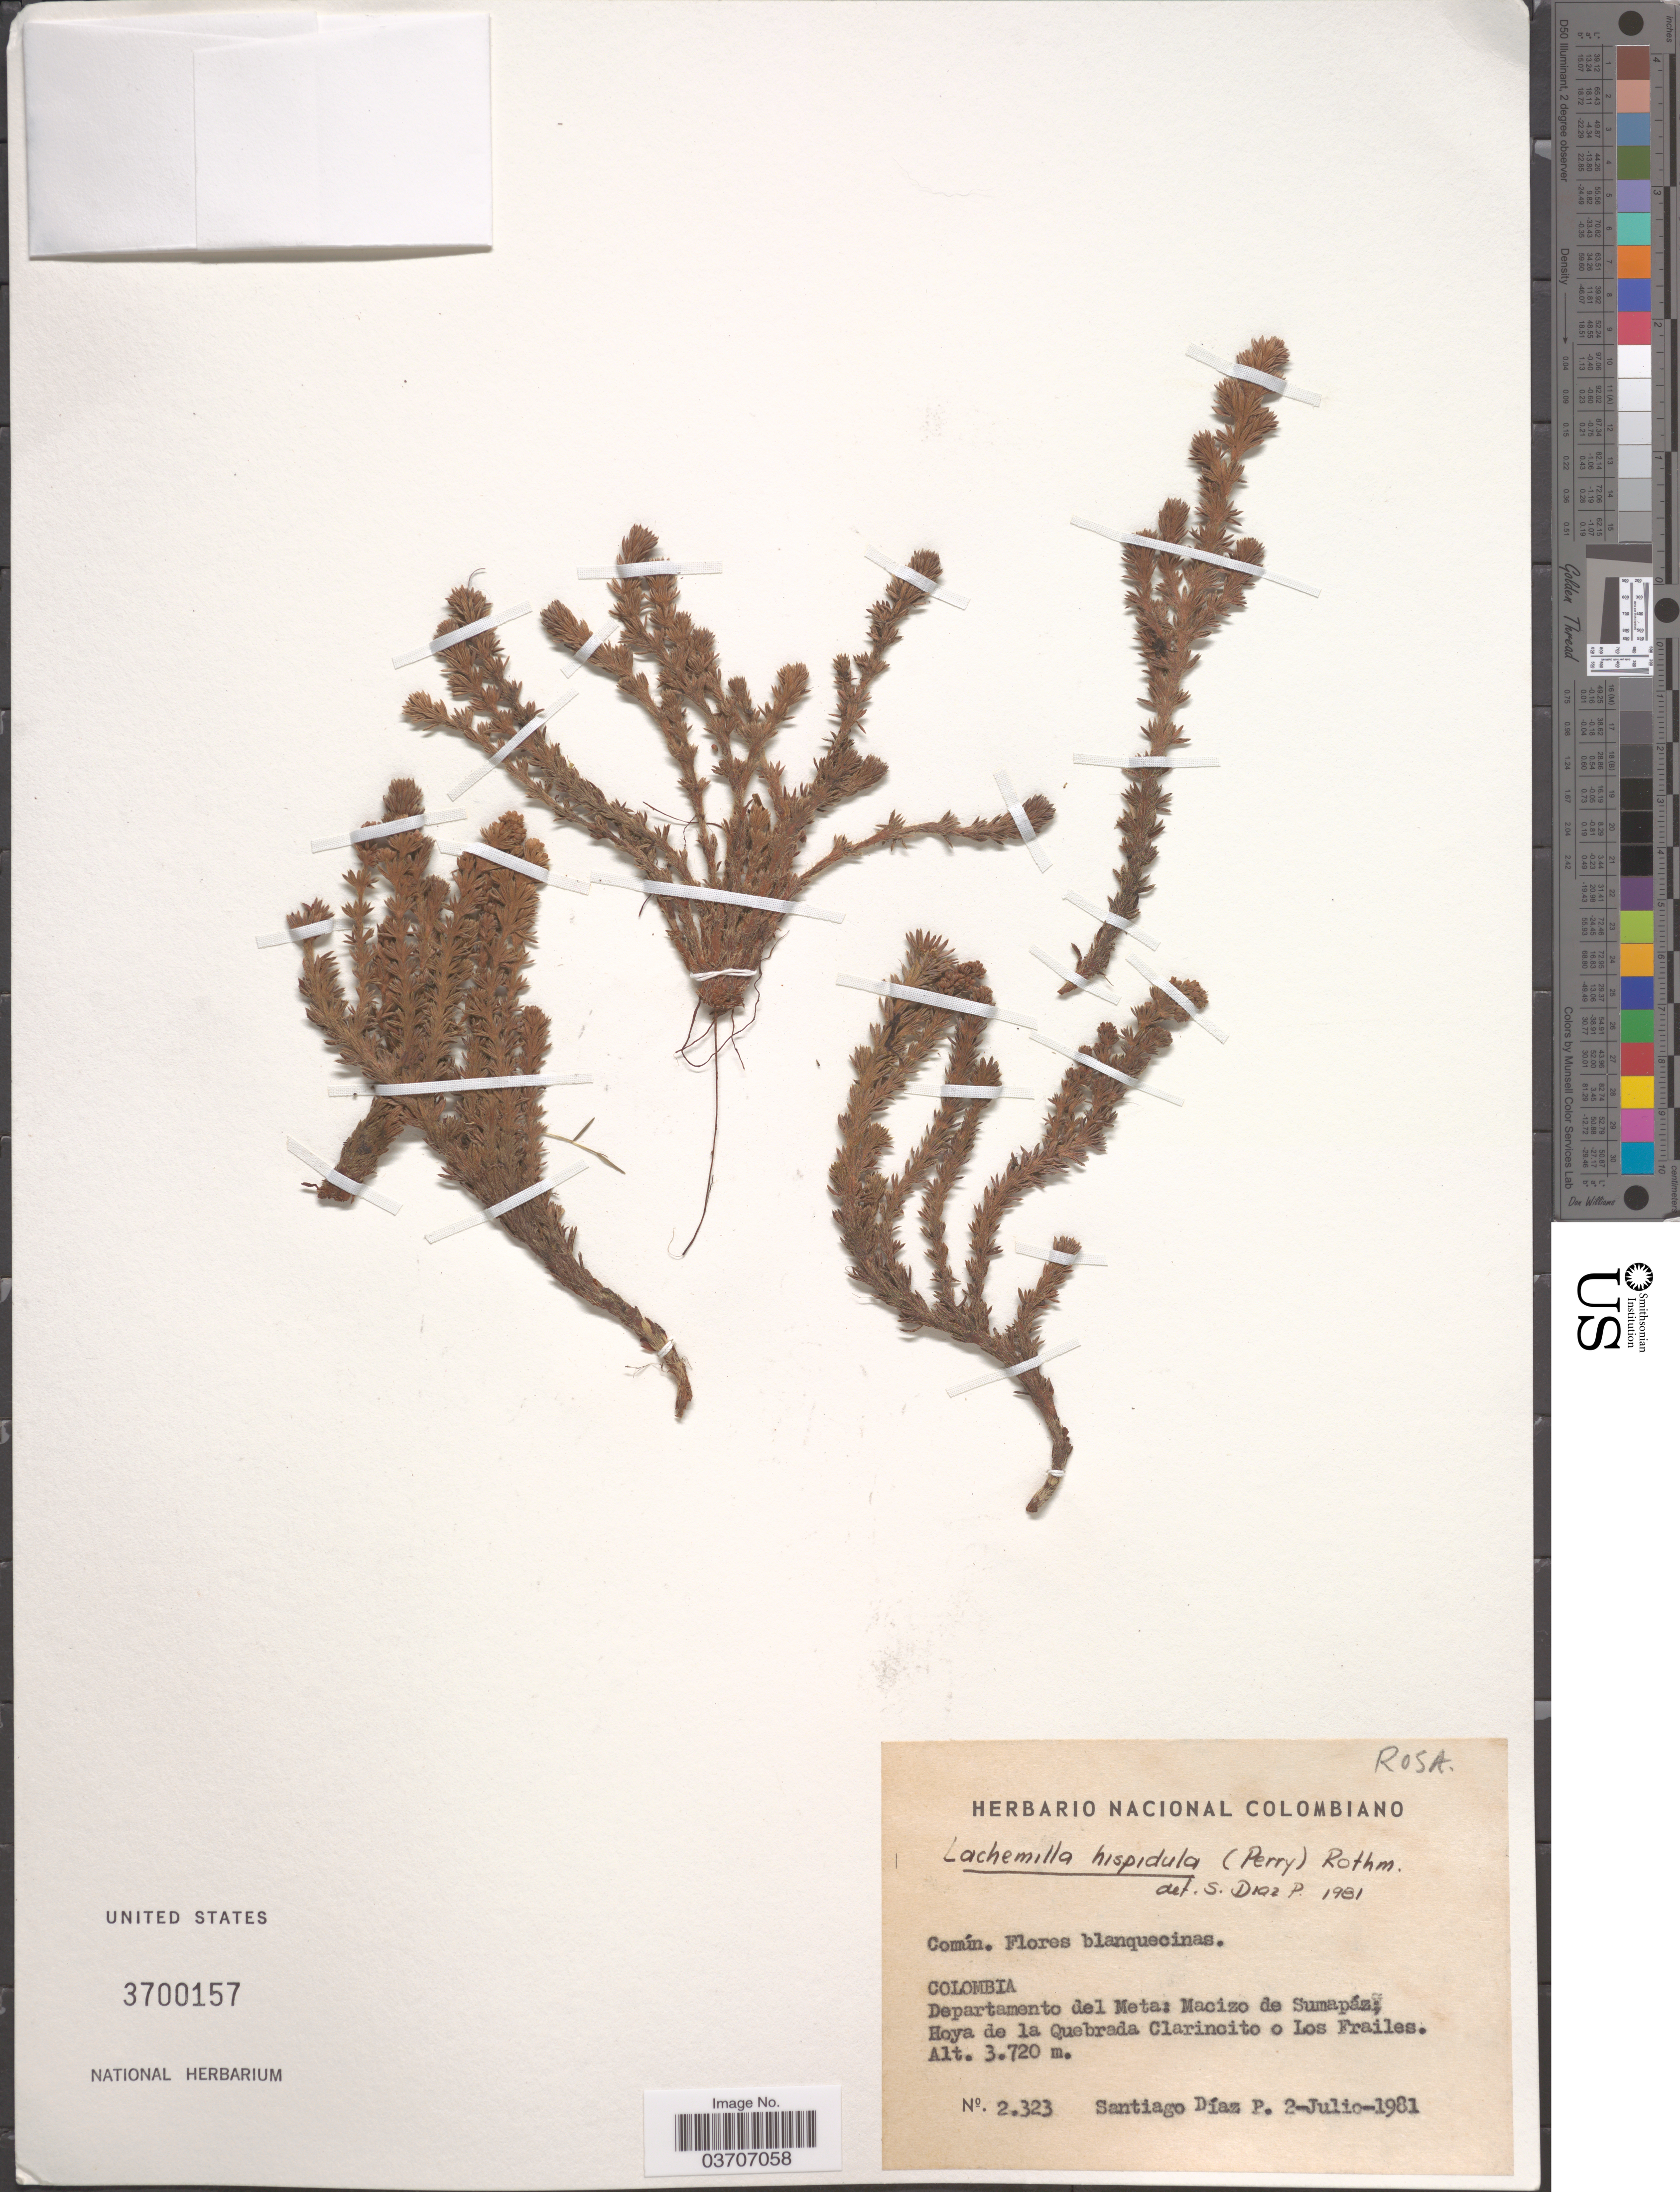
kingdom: Plantae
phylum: Tracheophyta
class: Magnoliopsida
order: Rosales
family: Rosaceae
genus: Lachemilla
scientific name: Lachemilla hispidula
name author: (L.M. Perry) Rothm.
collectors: S. Diaz P.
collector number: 2323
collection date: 1981-07-02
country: Colombia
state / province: Meta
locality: Departamento del Menta; Macizo de Sumapáz; Hoya de la Quebrada Clarincito o Los Frailes.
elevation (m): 3720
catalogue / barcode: US 3700157